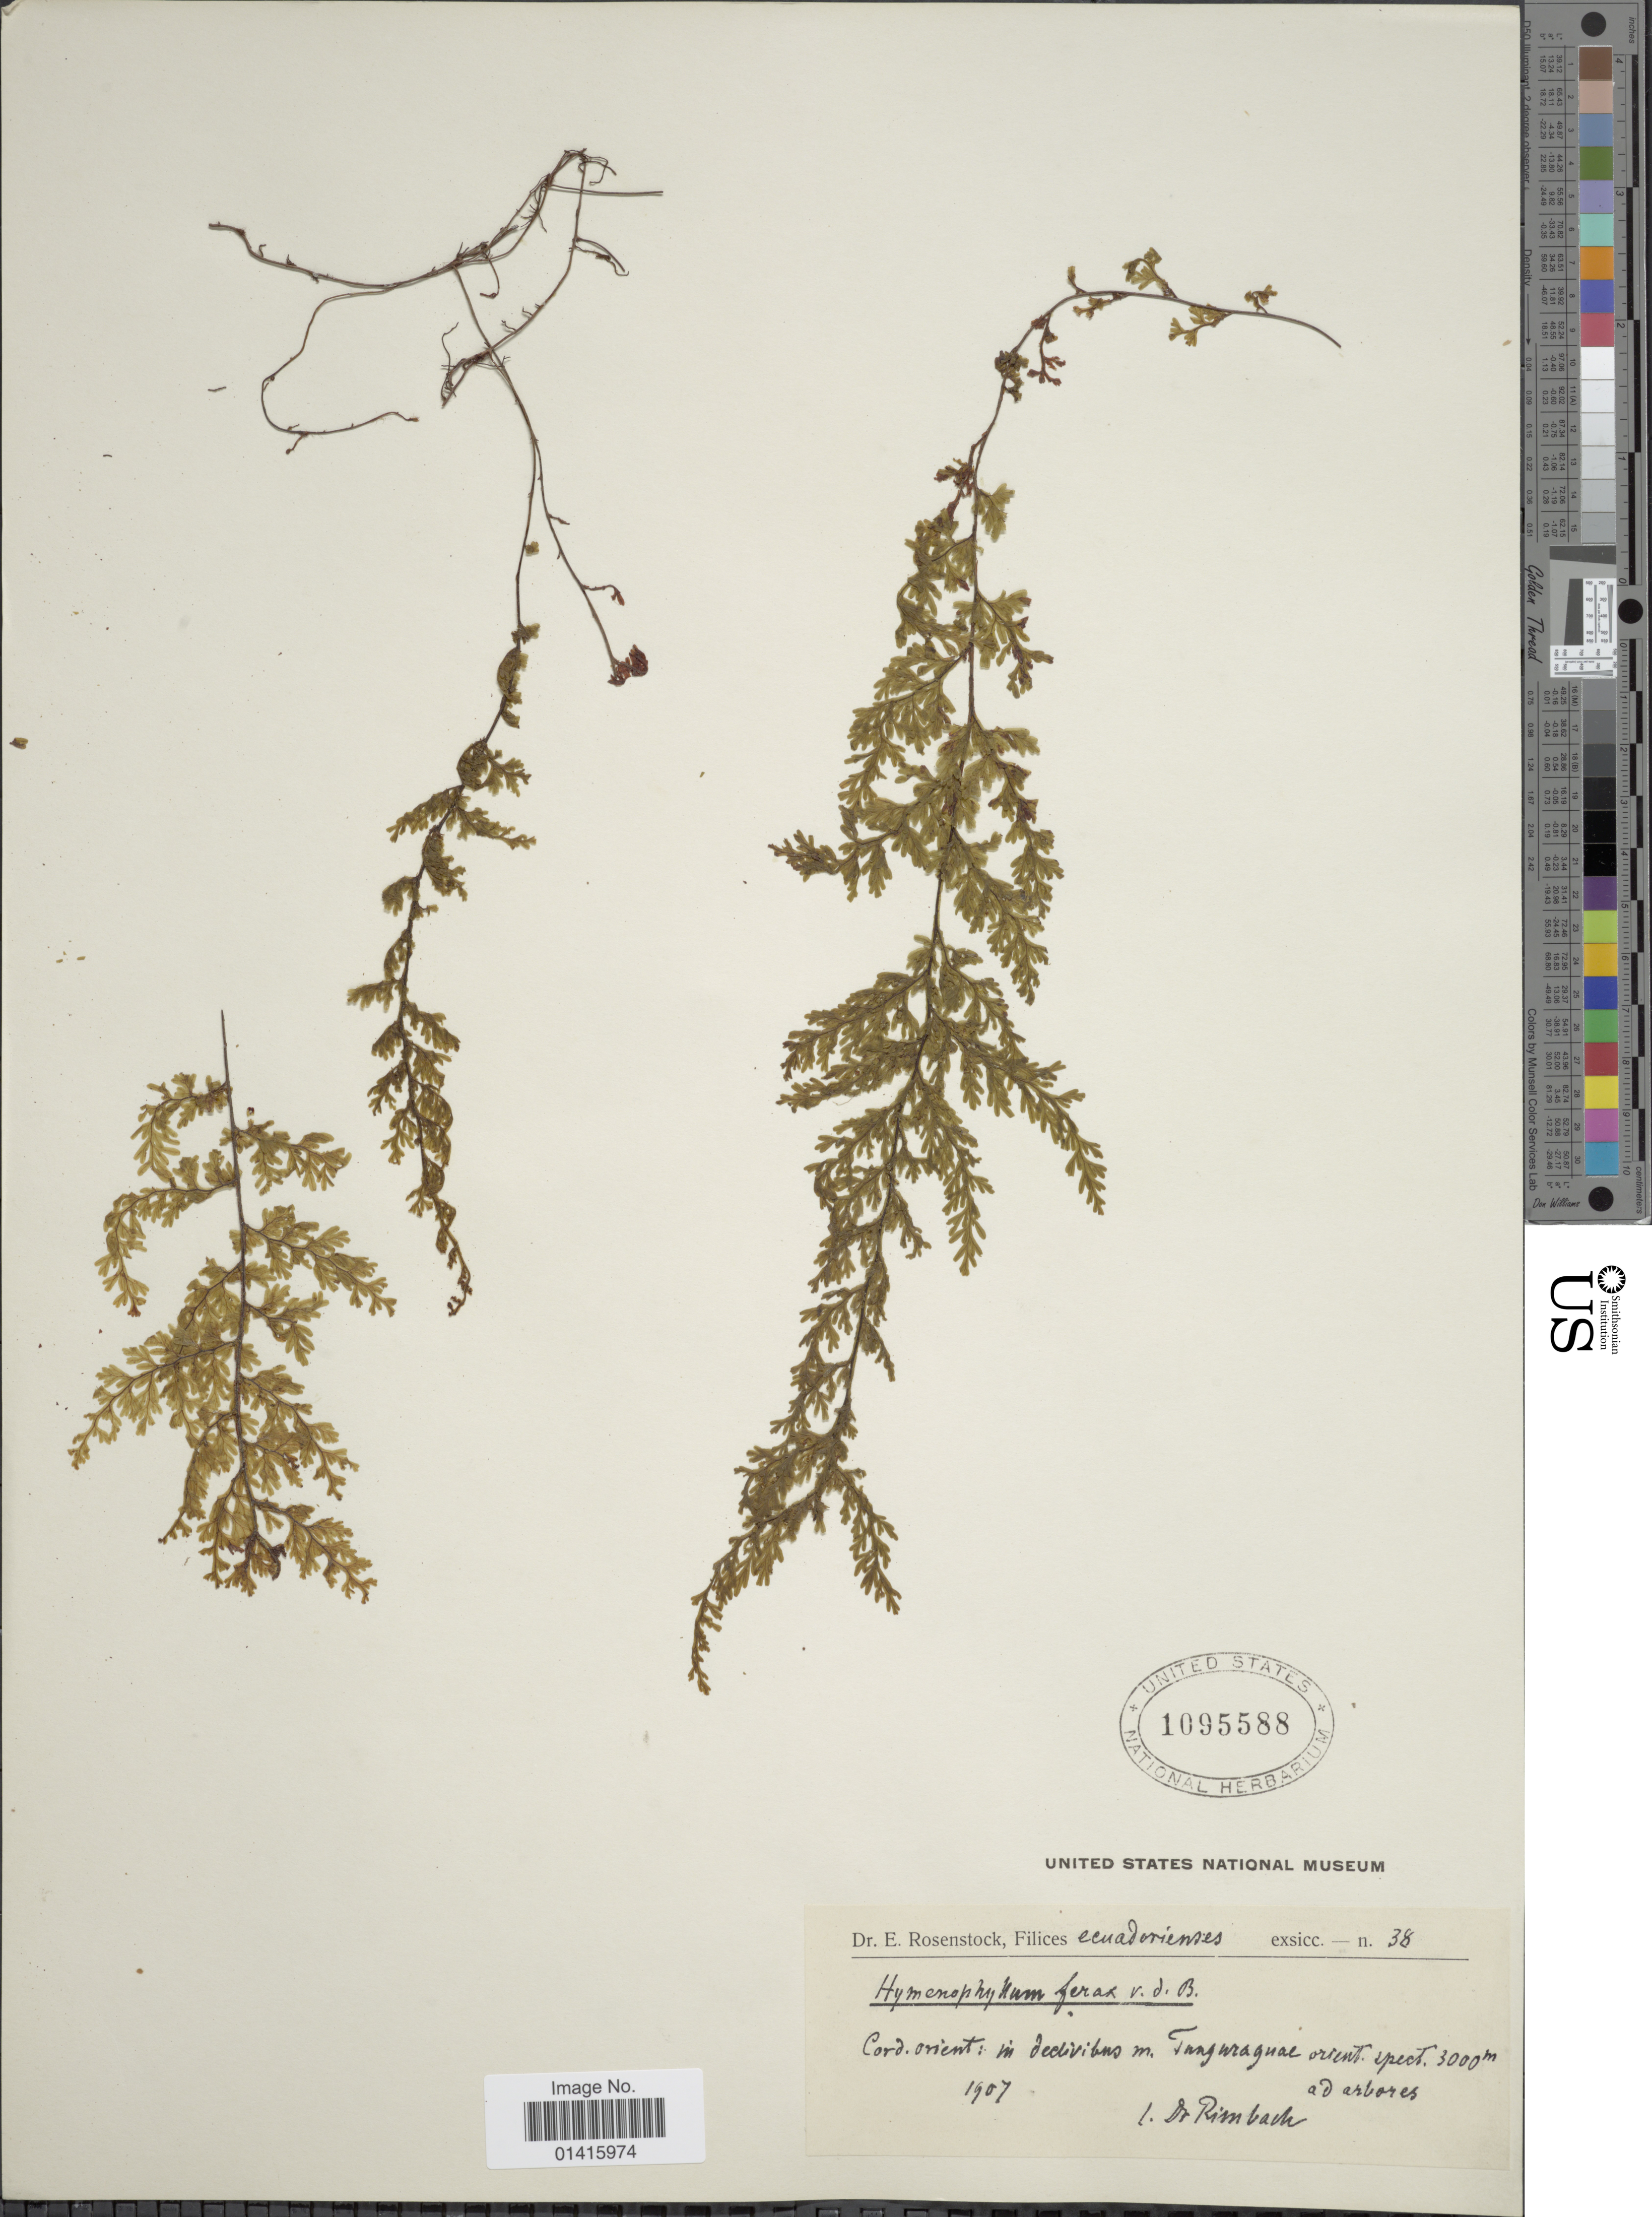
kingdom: Plantae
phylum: Tracheophyta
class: Polypodiopsida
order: Hymenophyllales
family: Hymenophyllaceae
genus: Hymenophyllum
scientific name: Hymenophyllum ferax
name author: Bosch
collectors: Rimbach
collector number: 38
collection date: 1907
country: Ecuador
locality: Cord. orient: in declivibus m. Tanguraguae orient. spect.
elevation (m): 3000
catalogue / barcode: US 1095588